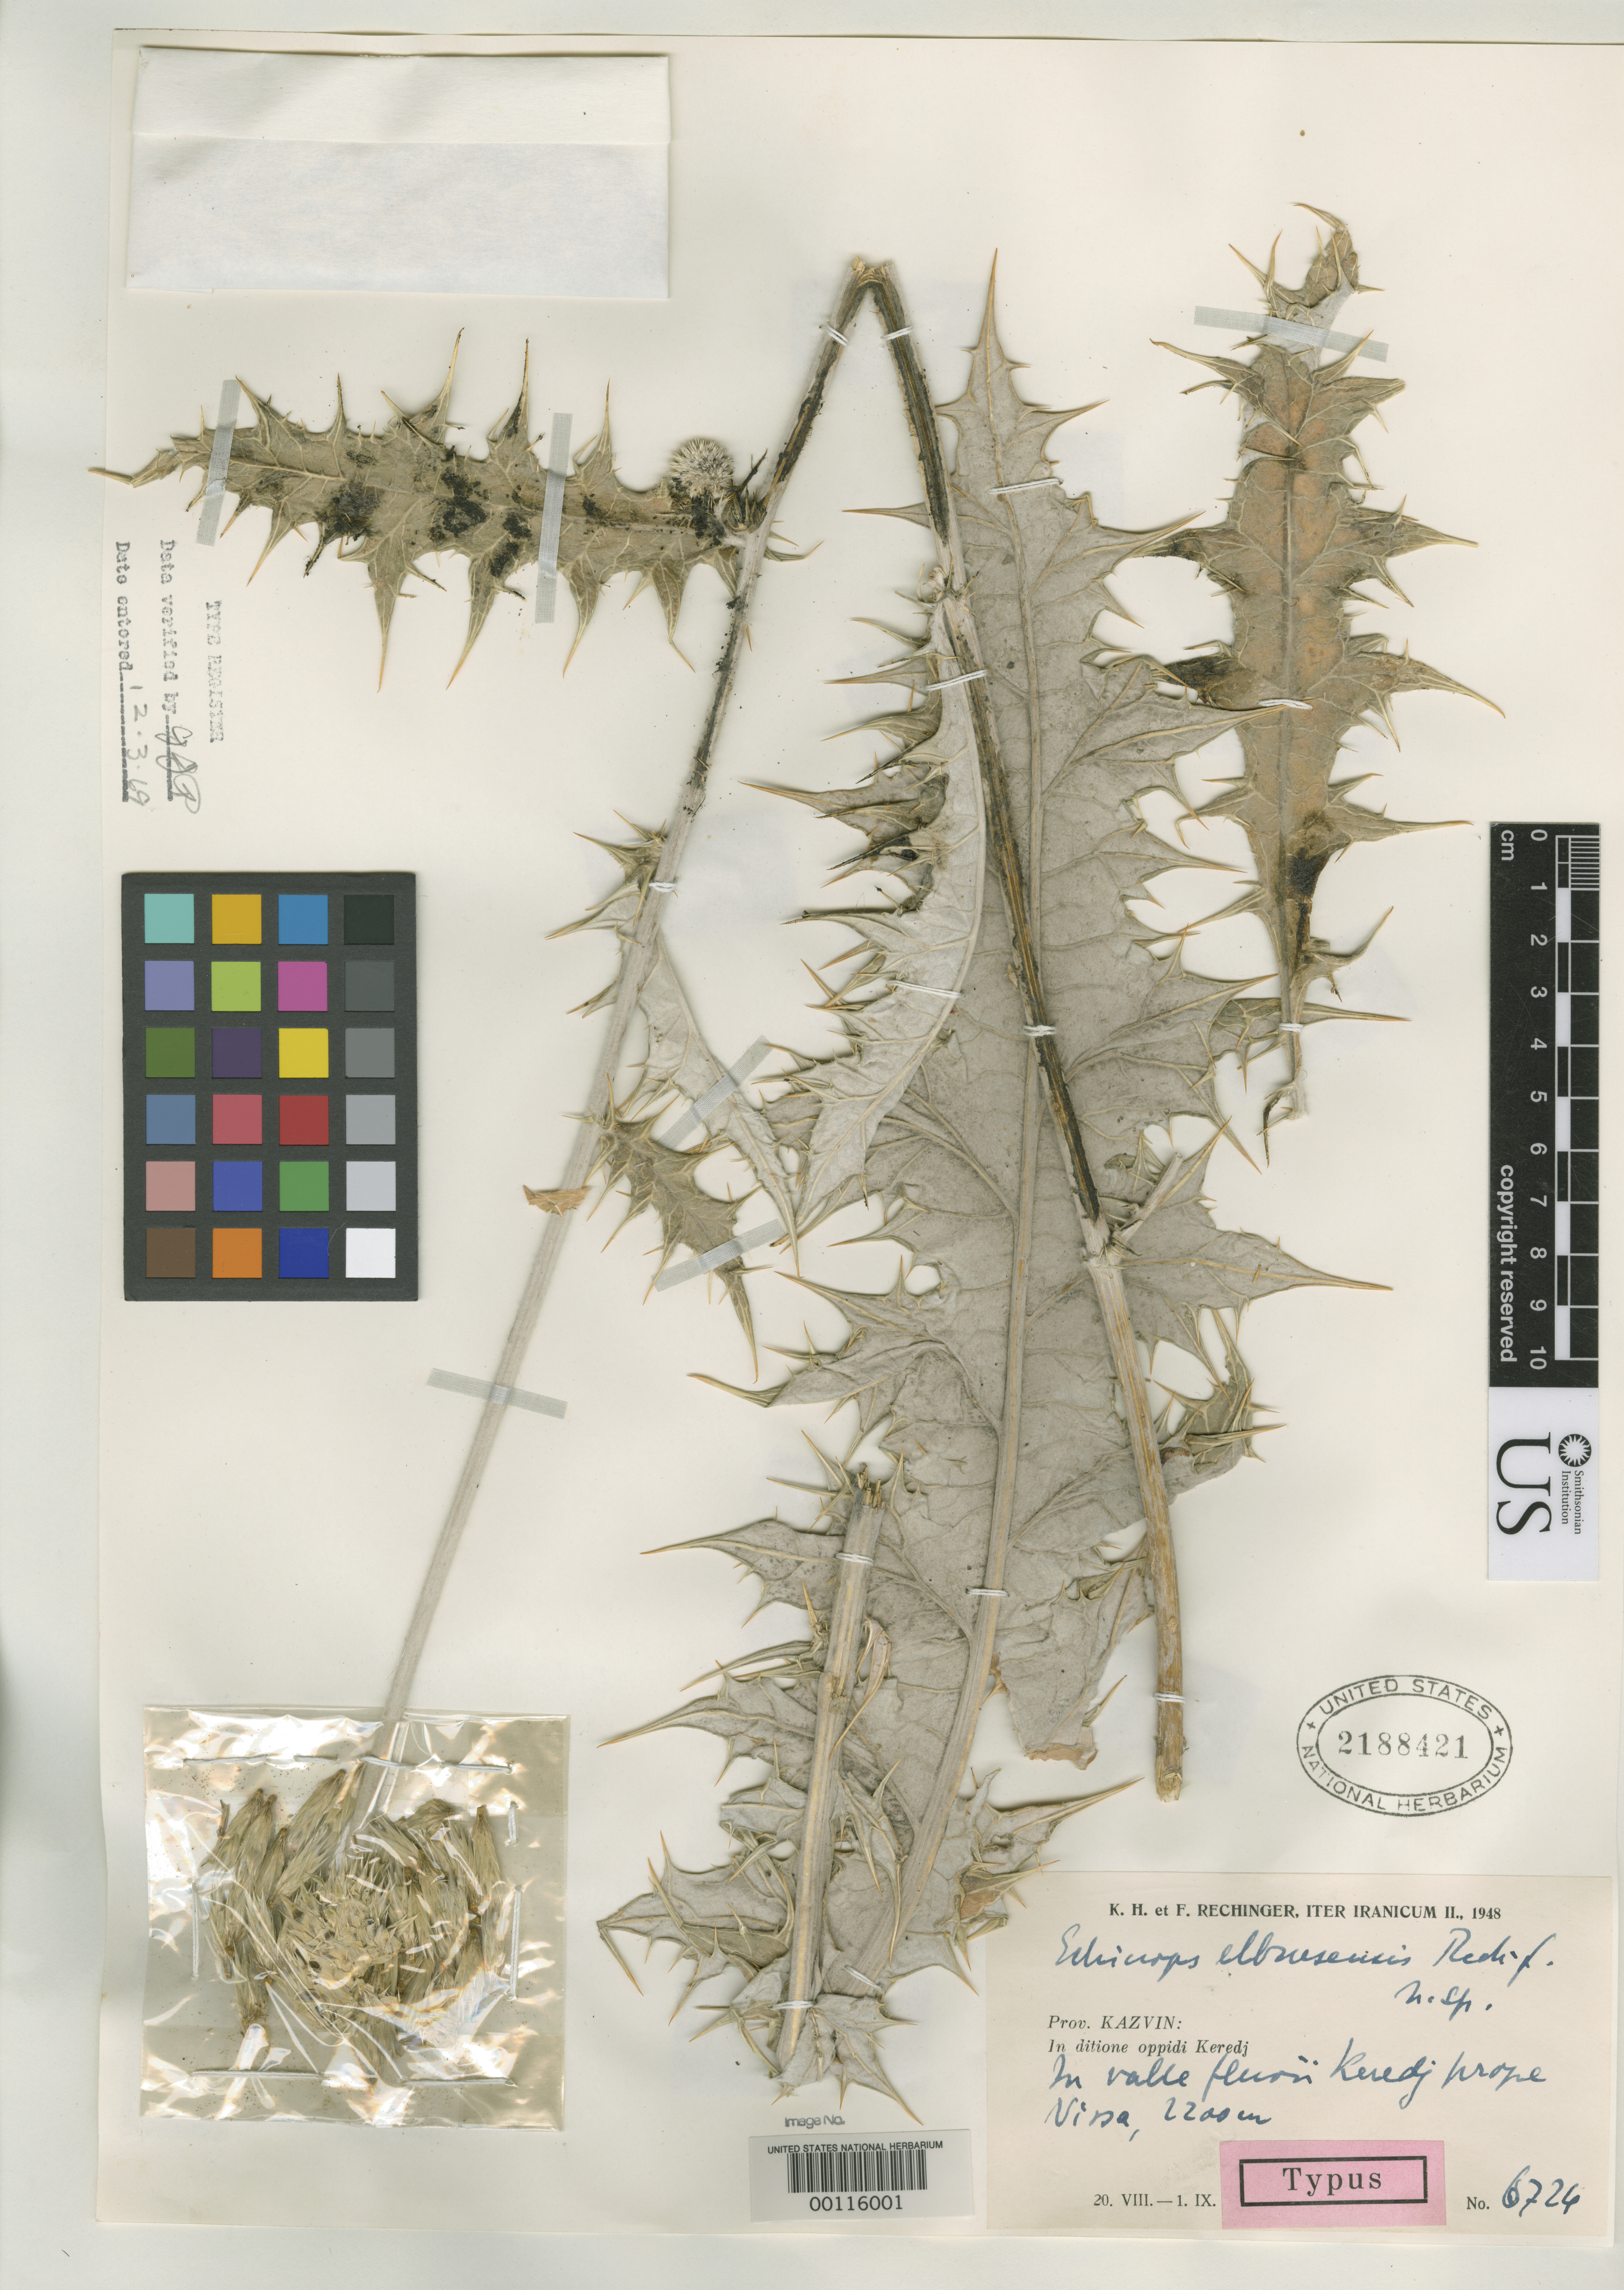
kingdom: Plantae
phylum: Tracheophyta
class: Magnoliopsida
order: Asterales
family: Asteraceae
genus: Echinops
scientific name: Echinops elborsensis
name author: Rech. f.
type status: Isotype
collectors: K. H. Rechinger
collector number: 6724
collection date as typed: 20 Aug 1948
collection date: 1948-08-20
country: Iran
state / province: Tehran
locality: Kazvin, Nissa.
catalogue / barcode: US 2188421